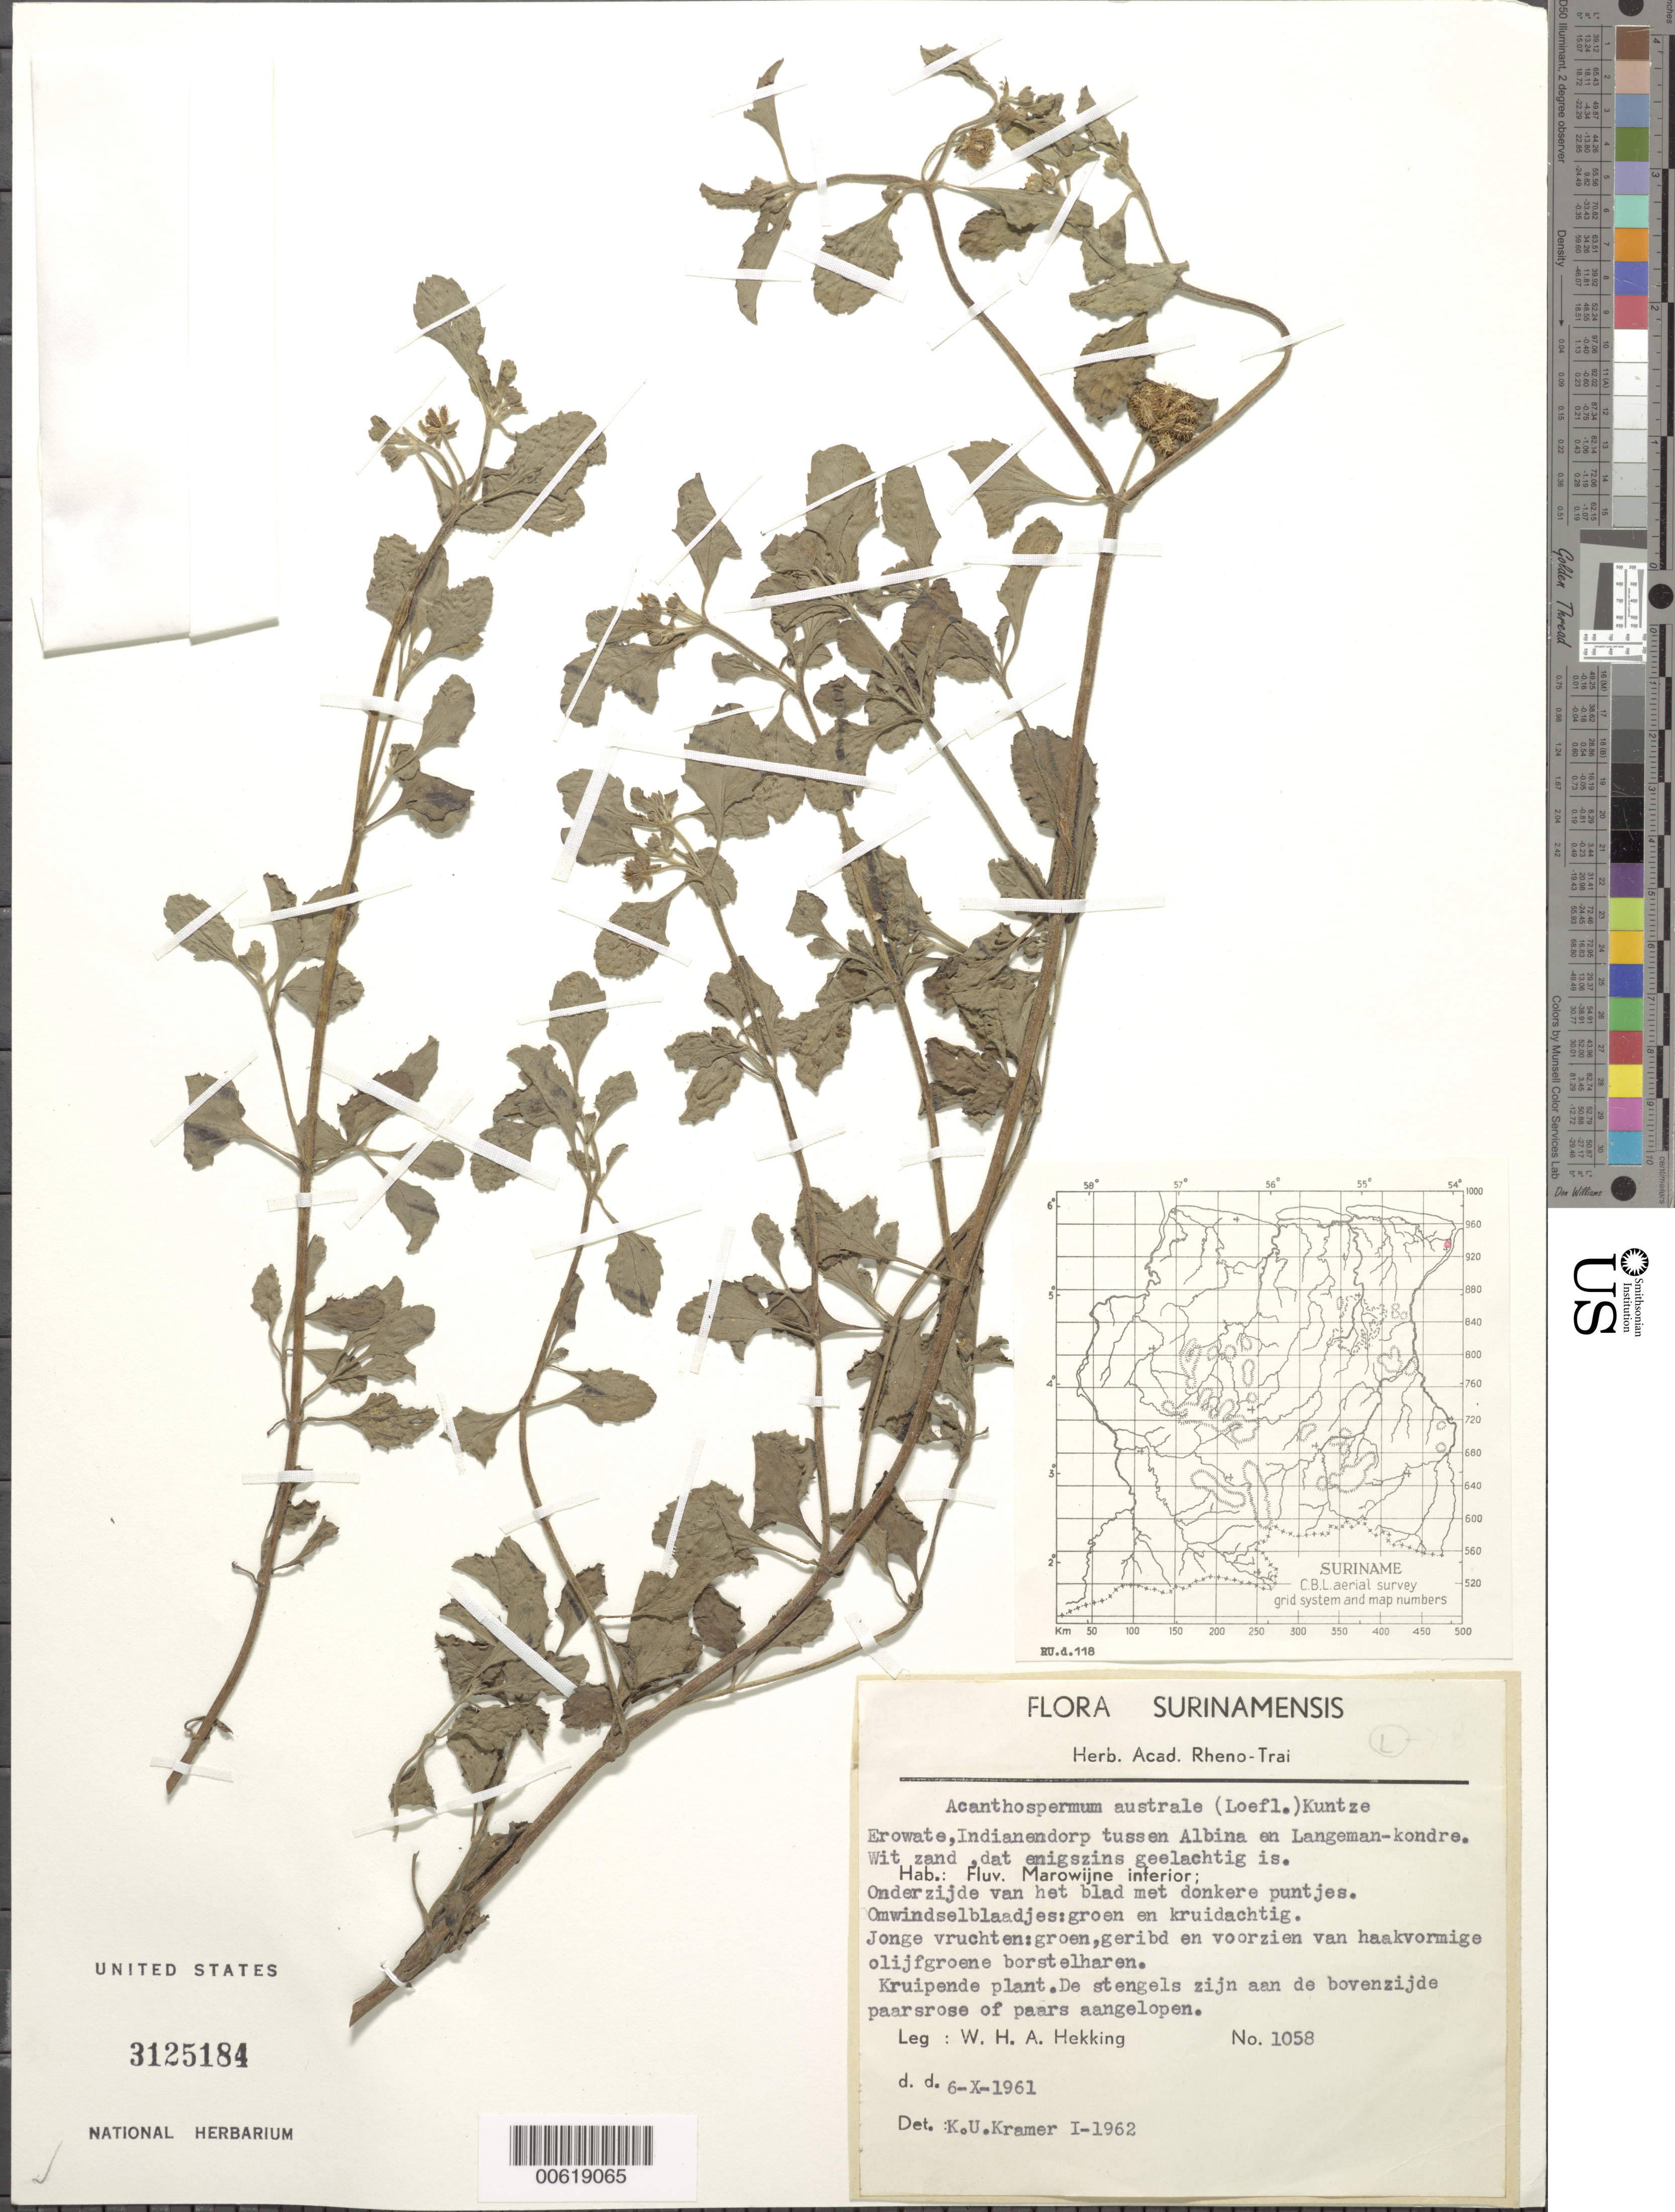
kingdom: Plantae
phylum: Tracheophyta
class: Magnoliopsida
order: Asterales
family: Asteraceae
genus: Acanthospermum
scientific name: Acanthospermum australe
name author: (Loefl.) Kuntze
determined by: Kramer, K. U.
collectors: W. H. A. Hekking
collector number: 1058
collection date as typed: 6-Oct-61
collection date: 1961-10-06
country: Suriname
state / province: Marowijne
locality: Fleuve Marowijne inferíor, Erowate, Amerindian village betw. Albina & Langamankondre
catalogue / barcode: US 3125184